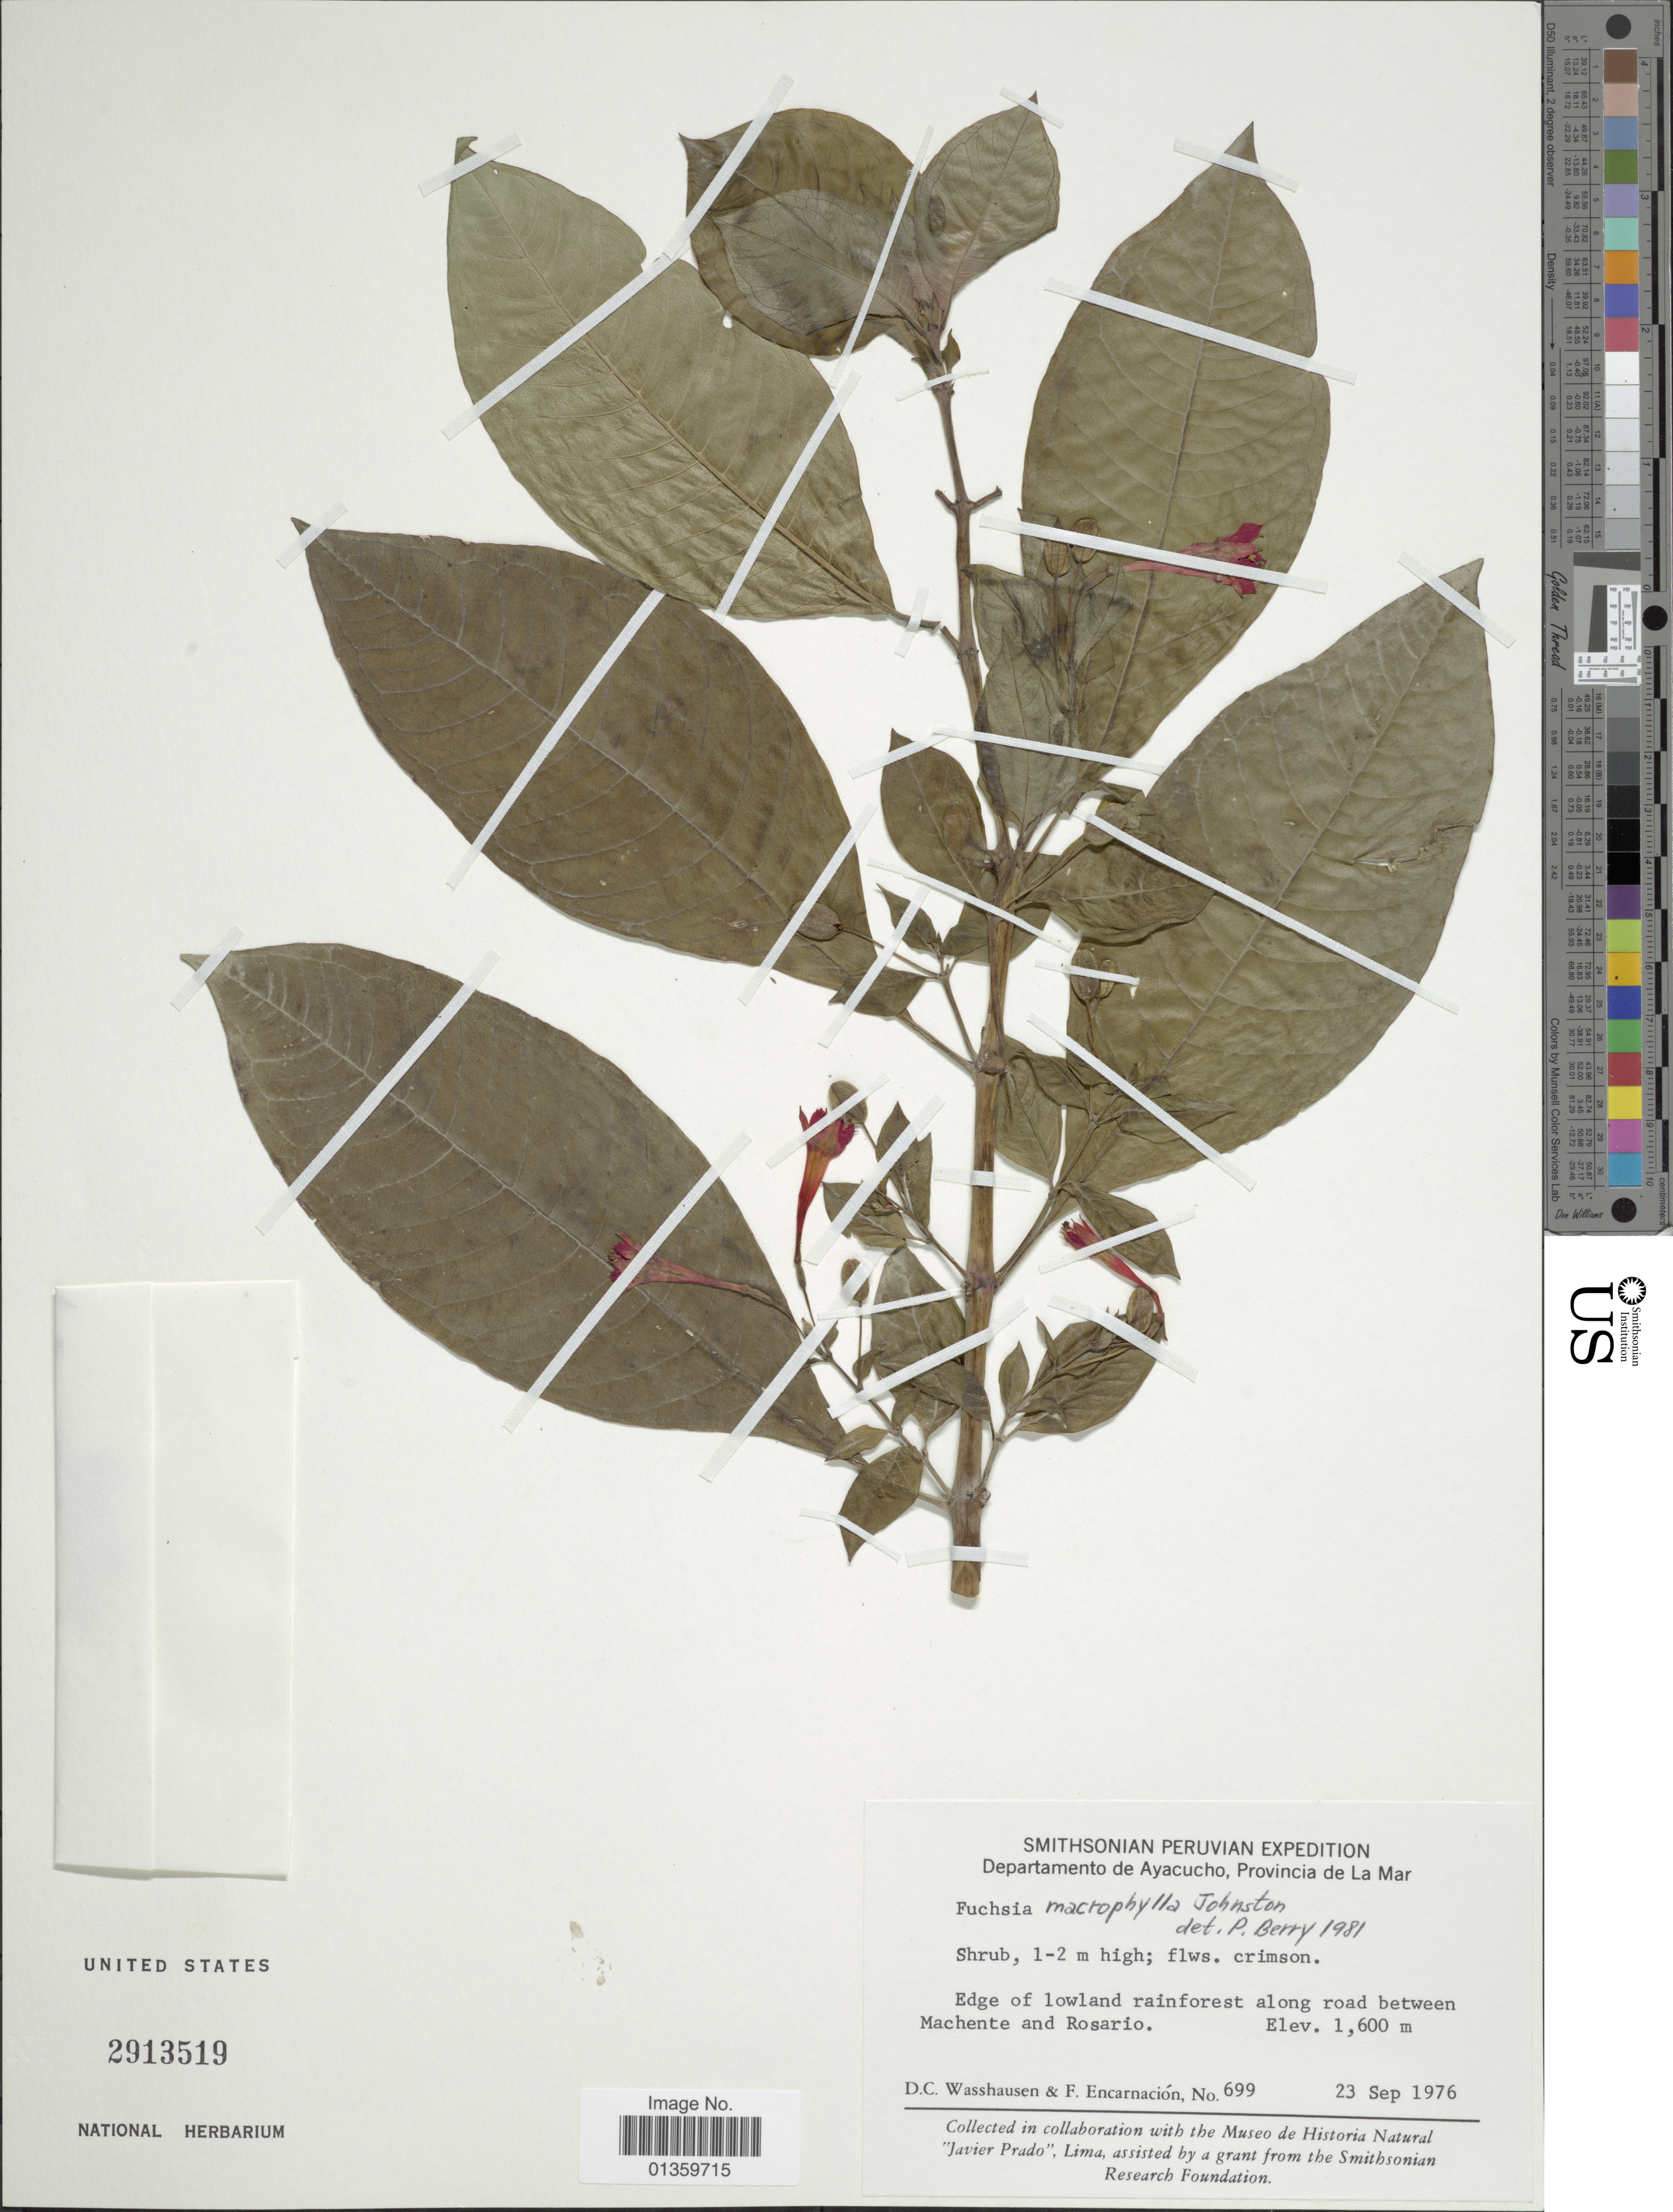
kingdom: Plantae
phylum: Tracheophyta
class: Magnoliopsida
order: Myrtales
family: Onagraceae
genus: Fuchsia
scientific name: Fuchsia macrophylla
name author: I.M. Johnst.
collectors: D. C. Wasshausen & F. Encarnación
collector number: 699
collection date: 1976-09-23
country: Peru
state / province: Ayacucho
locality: Provincia de La Mar, along road between Machente and Rosarío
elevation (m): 1600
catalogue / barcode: US 2913519